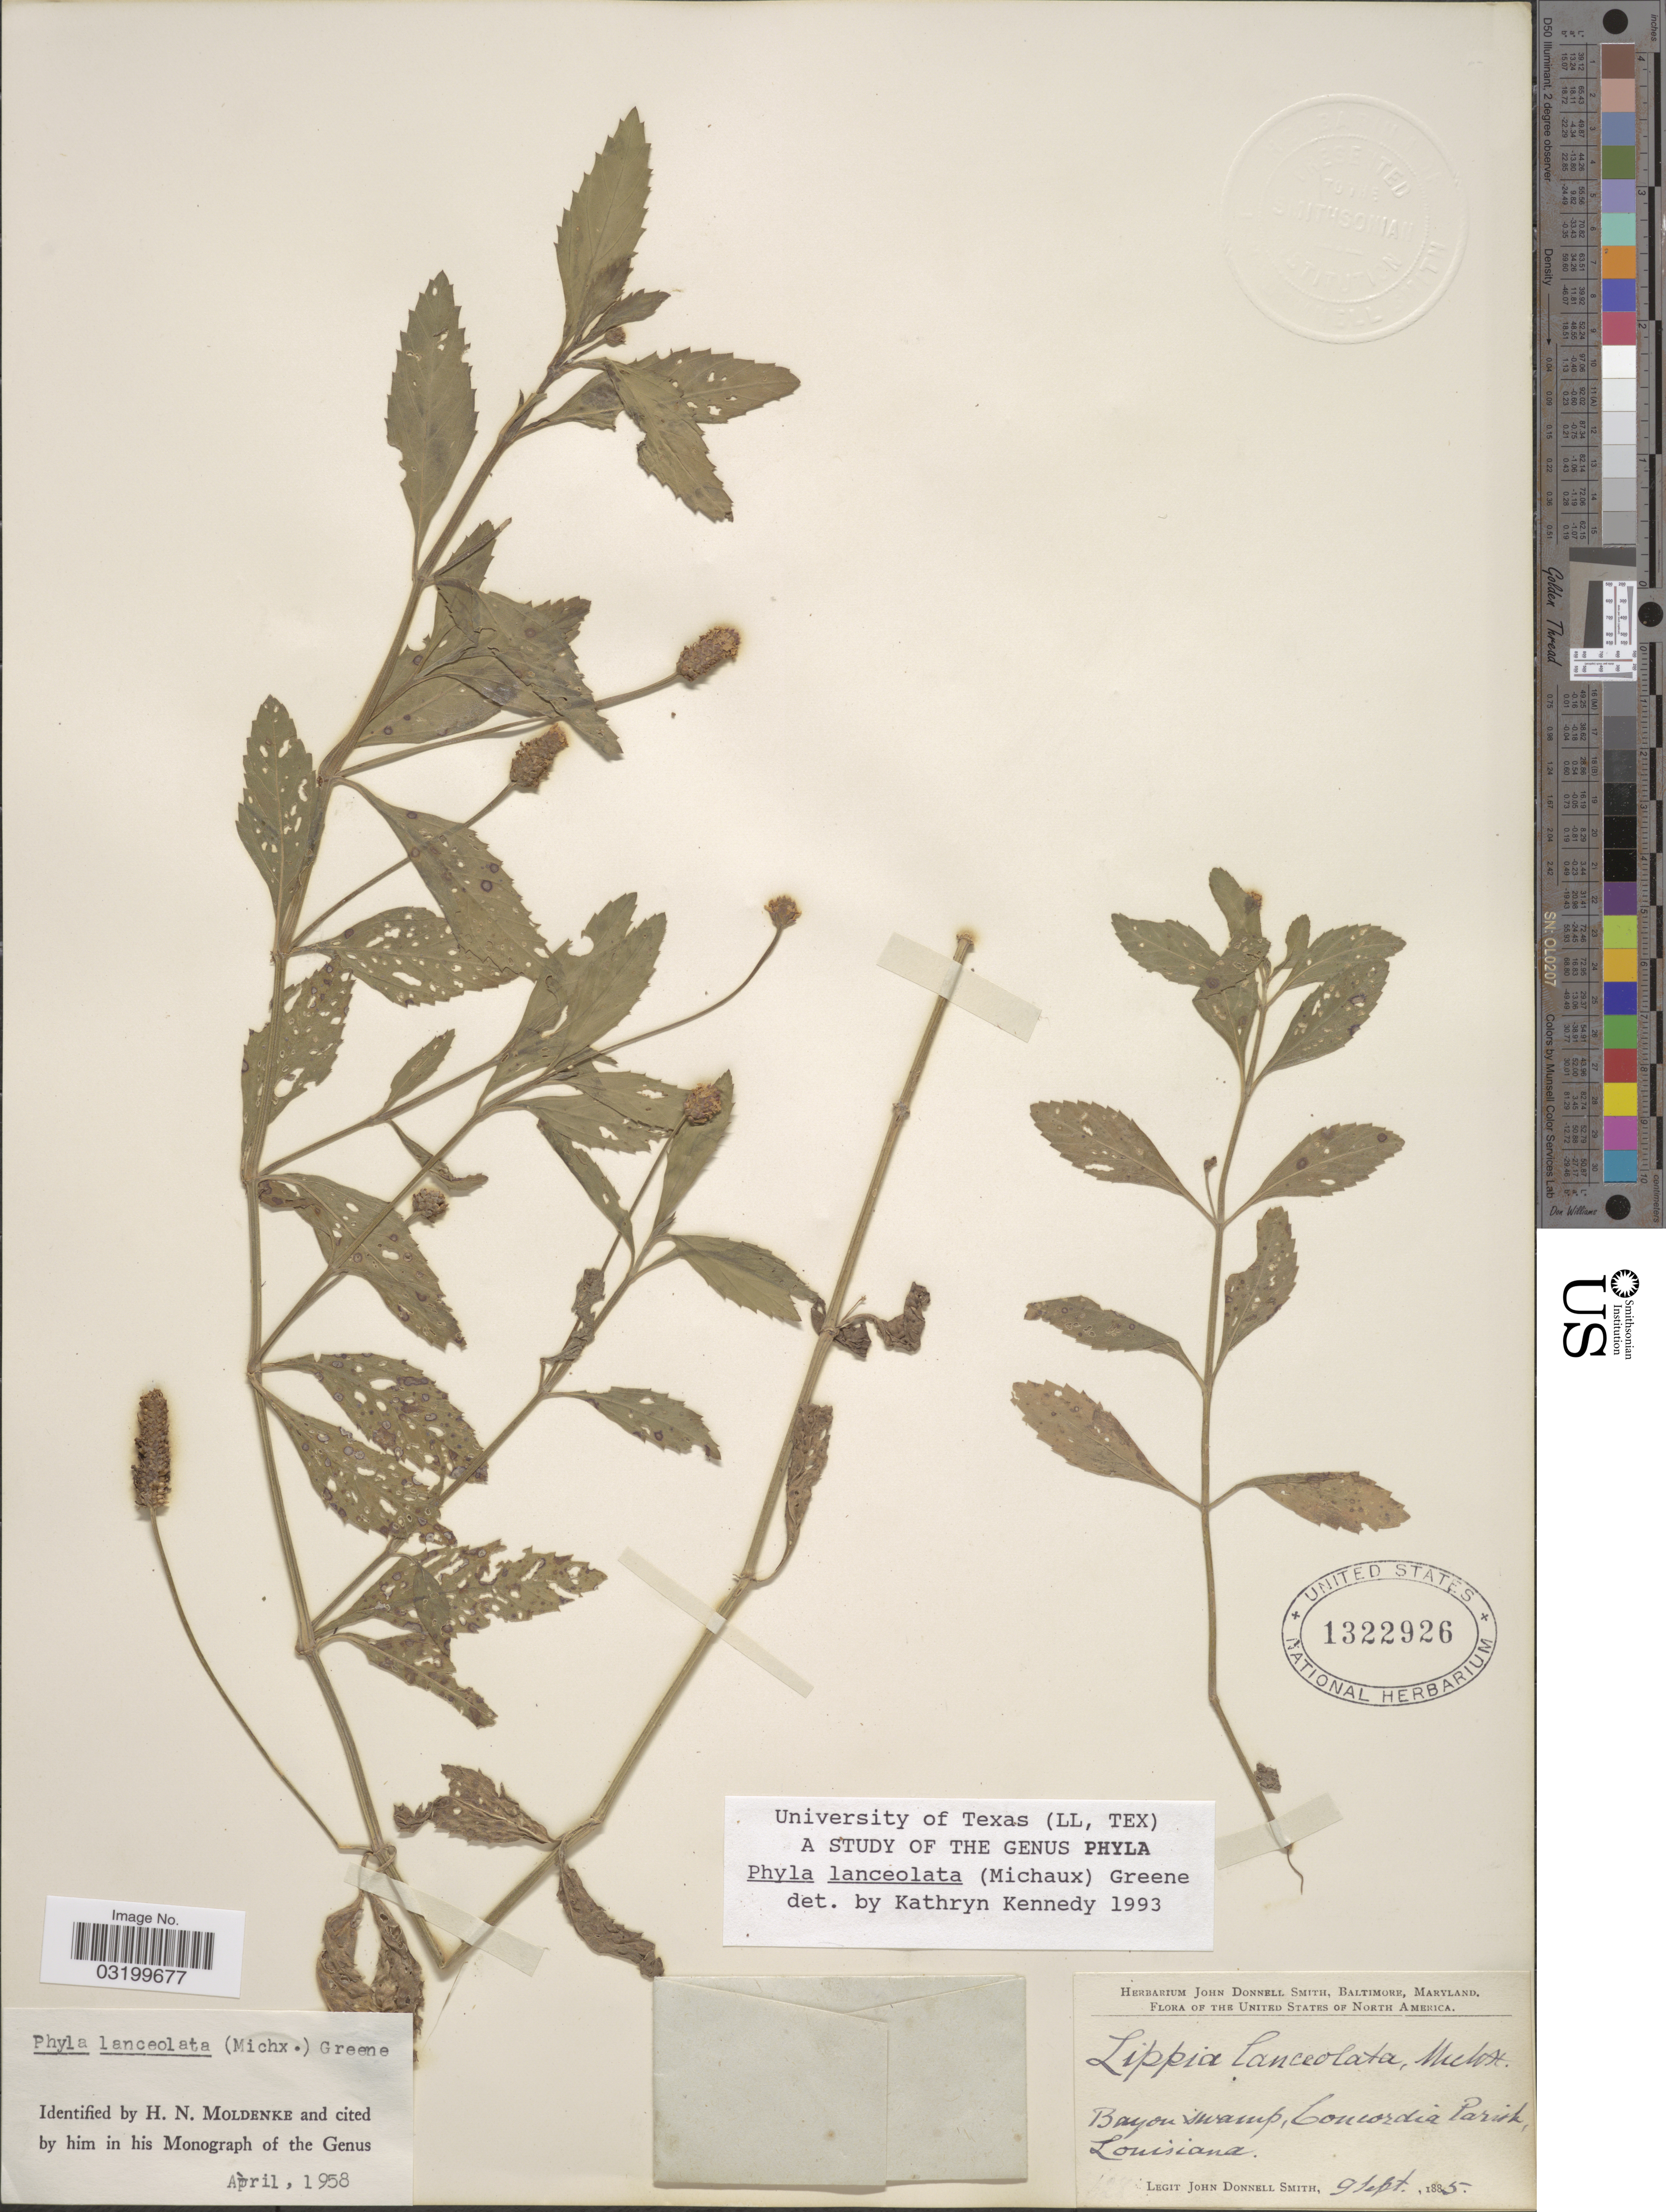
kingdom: Plantae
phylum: Tracheophyta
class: Magnoliopsida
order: Lamiales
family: Verbenaceae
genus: Phyla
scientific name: Phyla lanceolata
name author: (Michx.) Greene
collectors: J. Donnell Smith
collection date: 1885-09-09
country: United States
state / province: Louisiana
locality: Bayou Swamp, Concordia Parish.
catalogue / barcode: US 1322926